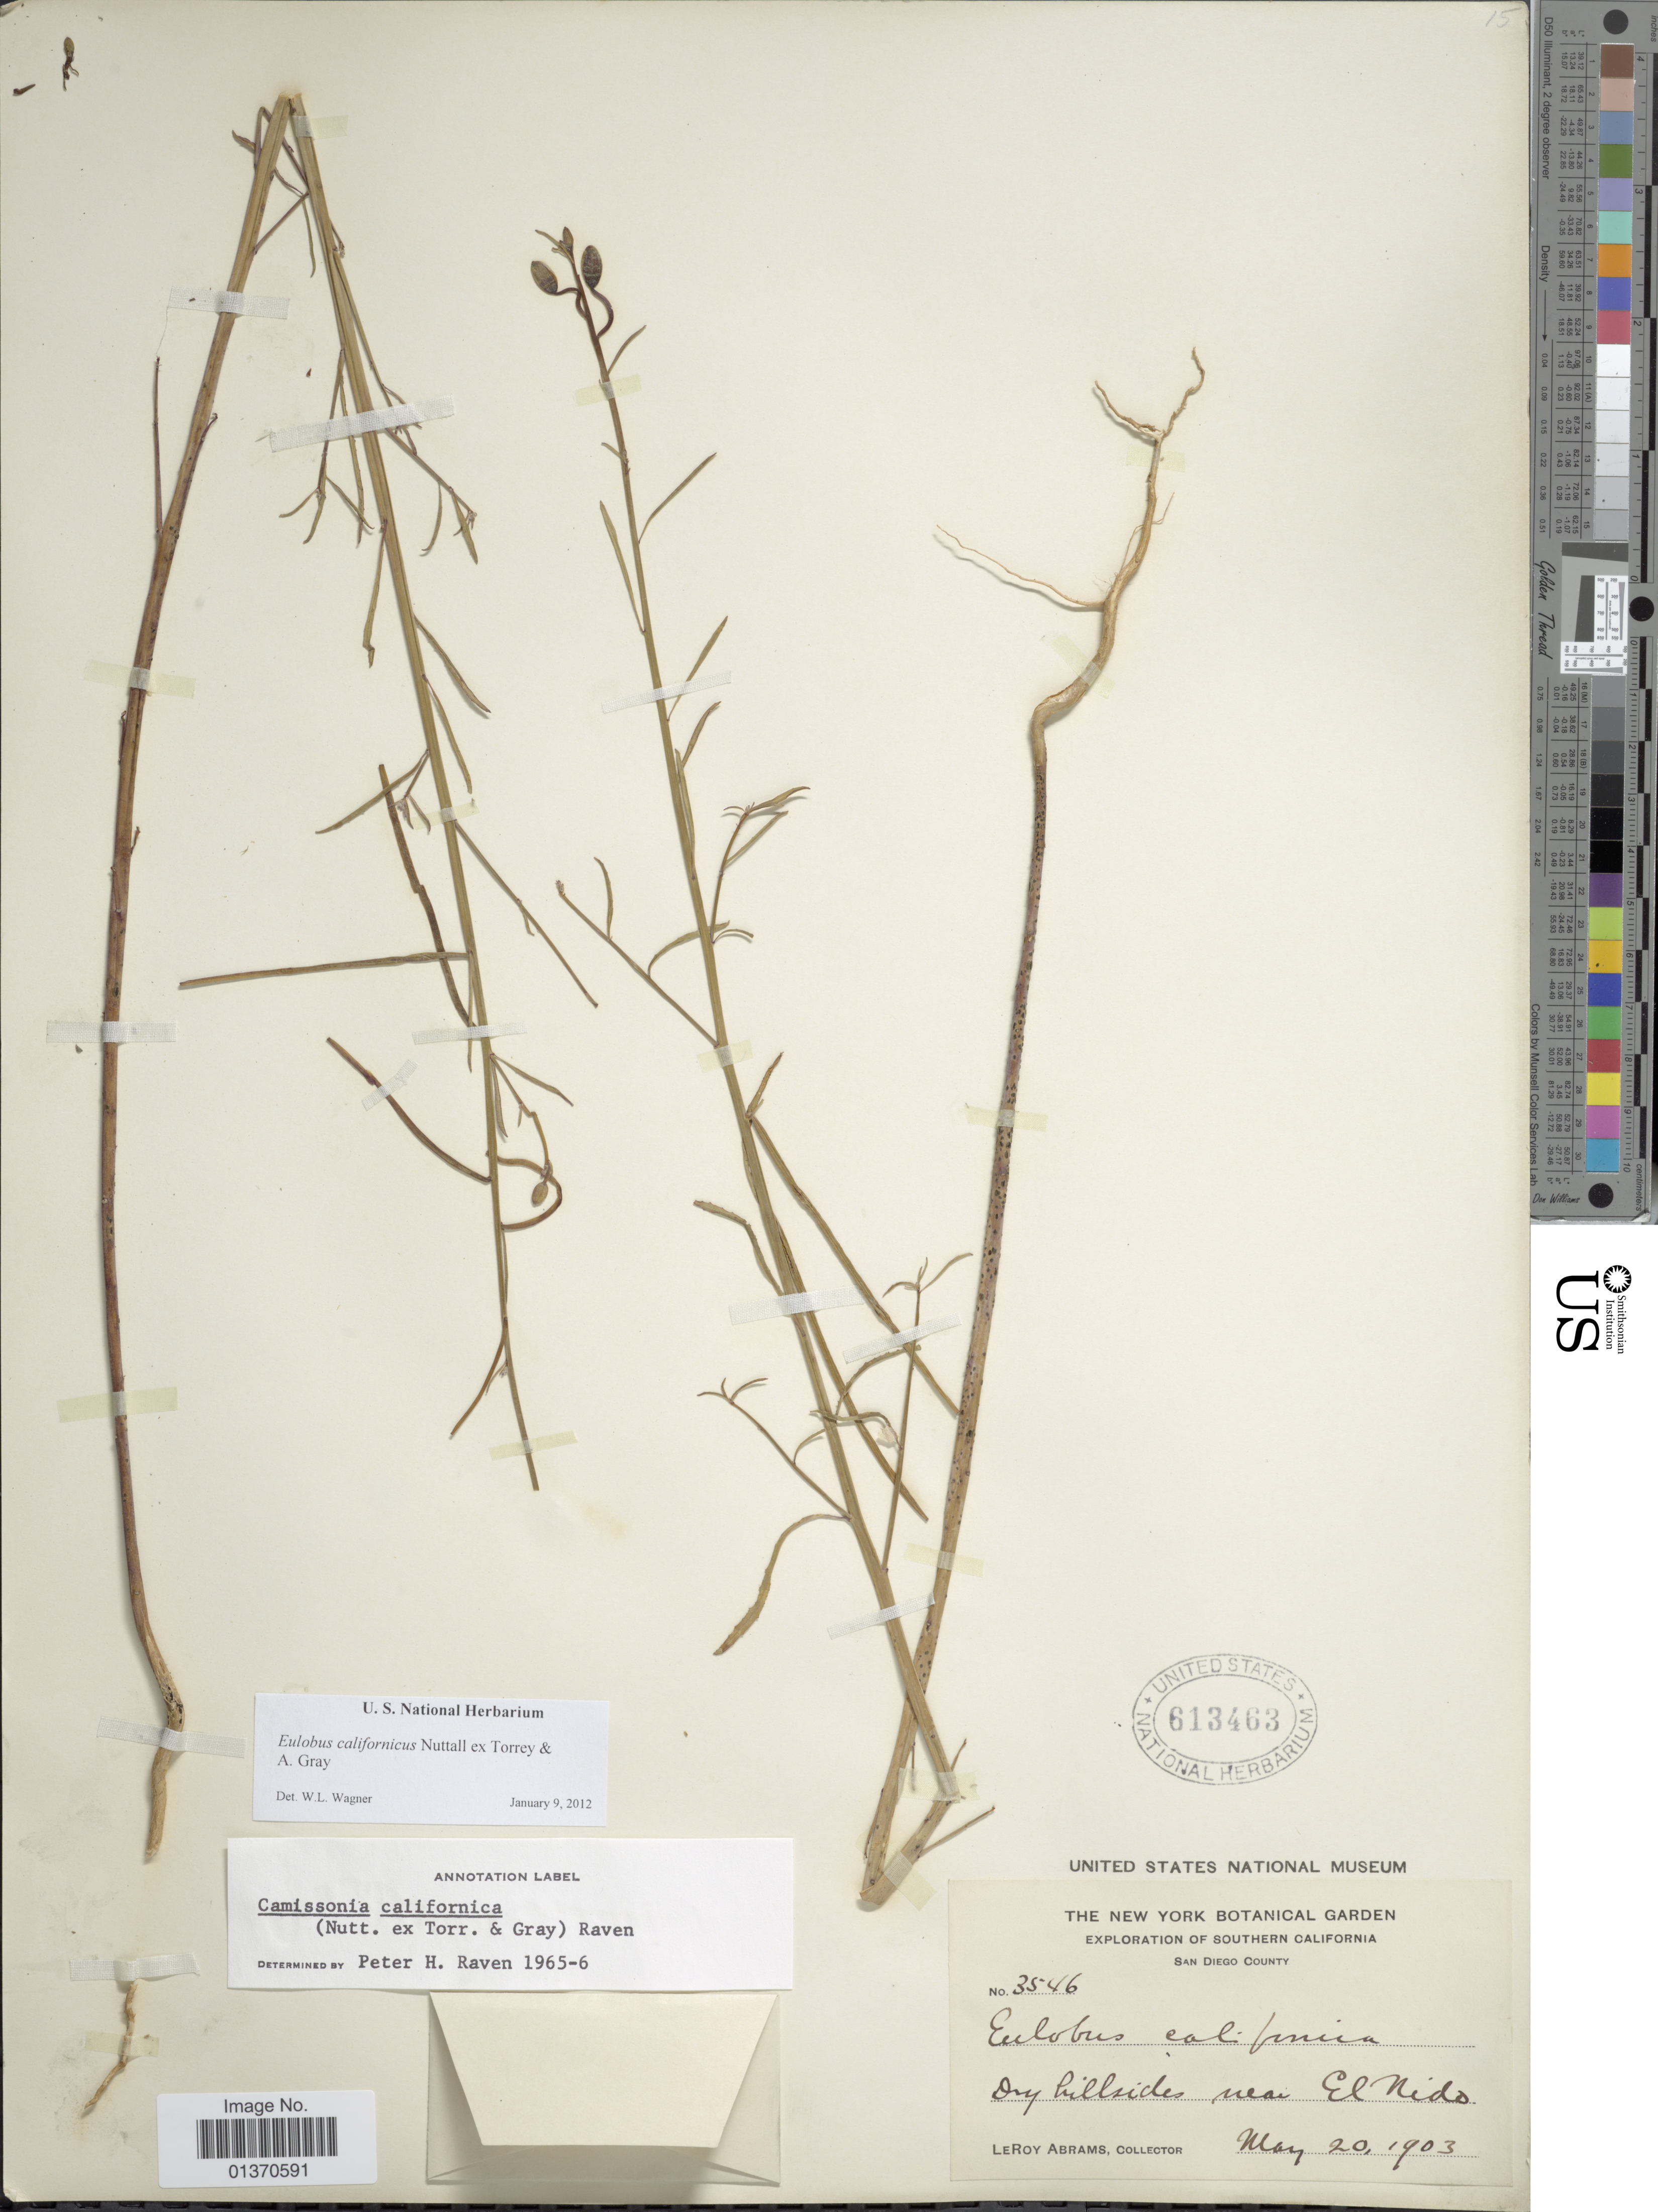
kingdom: Plantae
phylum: Tracheophyta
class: Magnoliopsida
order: Myrtales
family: Onagraceae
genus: Eulobus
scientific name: Eulobus californicus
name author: Nutt. ex Torr. & A. Gray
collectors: L. Abrams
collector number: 3546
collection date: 1903-05-20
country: United States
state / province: California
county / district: San Diego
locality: Southern California, San Diego County, Dry hillside near El Nido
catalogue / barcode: US 613463